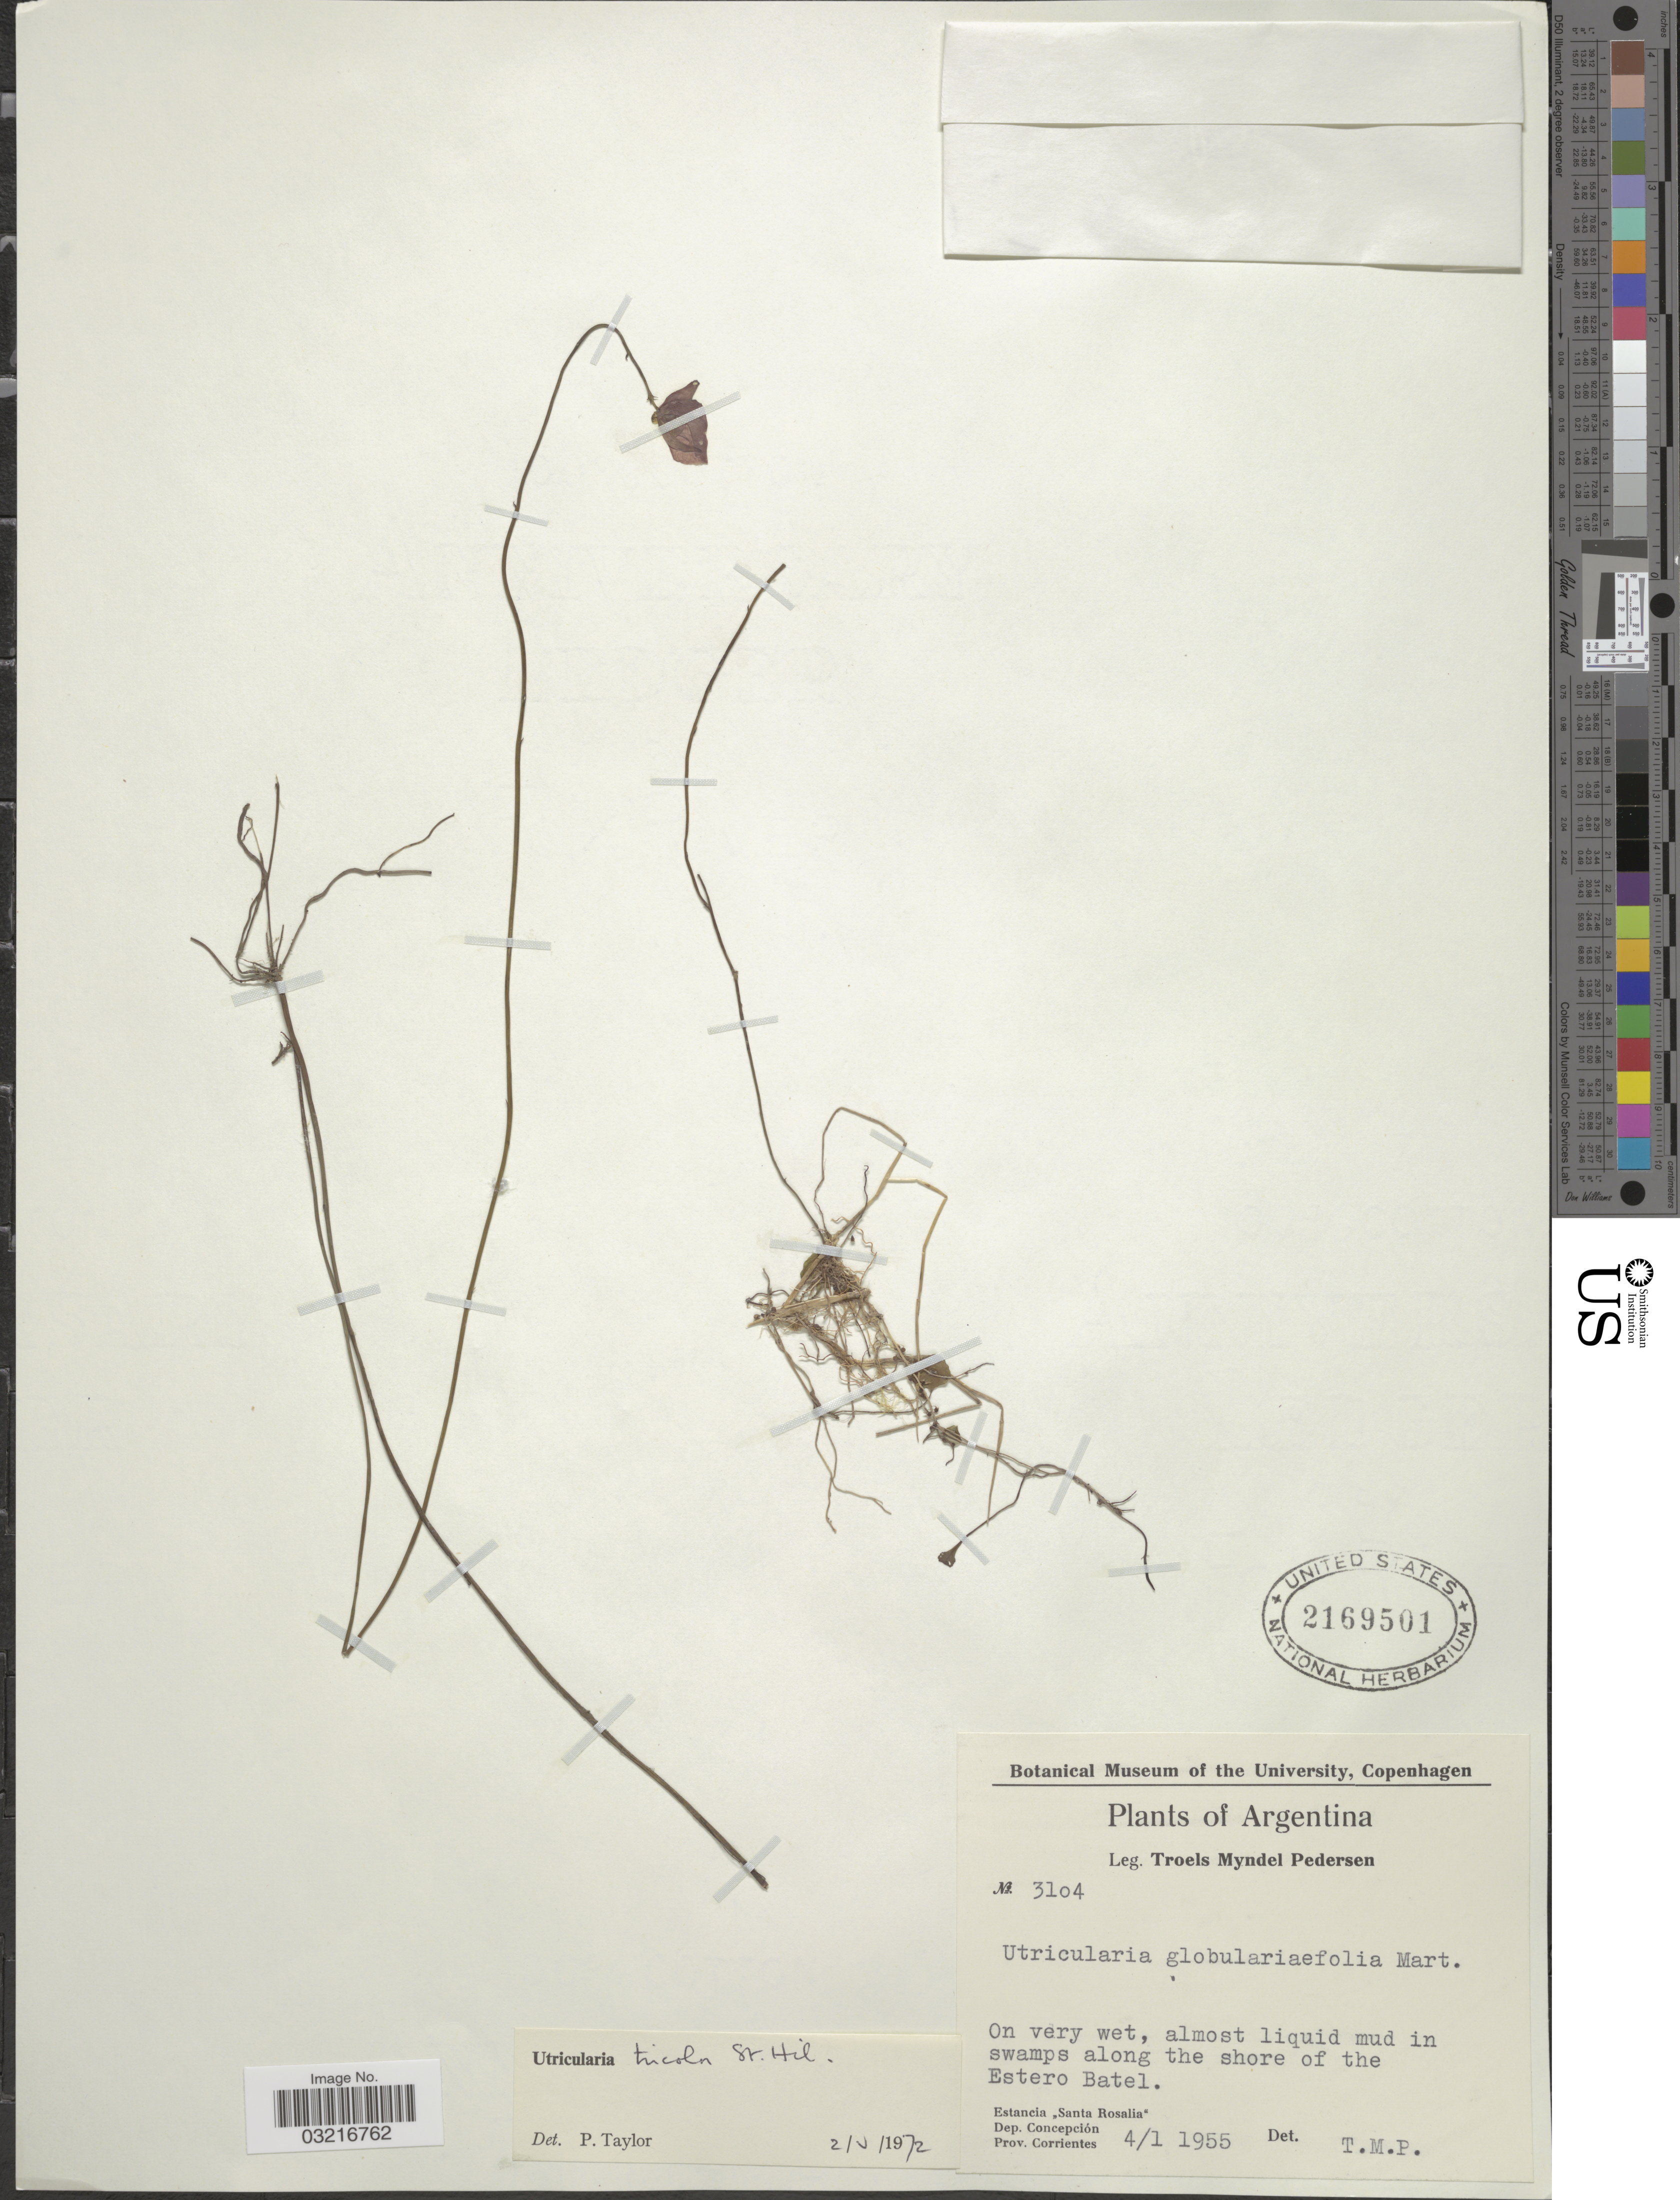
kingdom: Plantae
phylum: Tracheophyta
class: Magnoliopsida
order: Lamiales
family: Lentibulariaceae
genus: Utricularia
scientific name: Utricularia tricolor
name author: A. St.-Hil.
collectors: T. Pederson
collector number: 3104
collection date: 1955-01-04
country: Argentina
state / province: Corrientes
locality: On very wet, almost liquid mud in swamps along the shore of the Estero Batel, Estancia "Santa Rosalia", Dep. Concepción.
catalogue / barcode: US 2169501